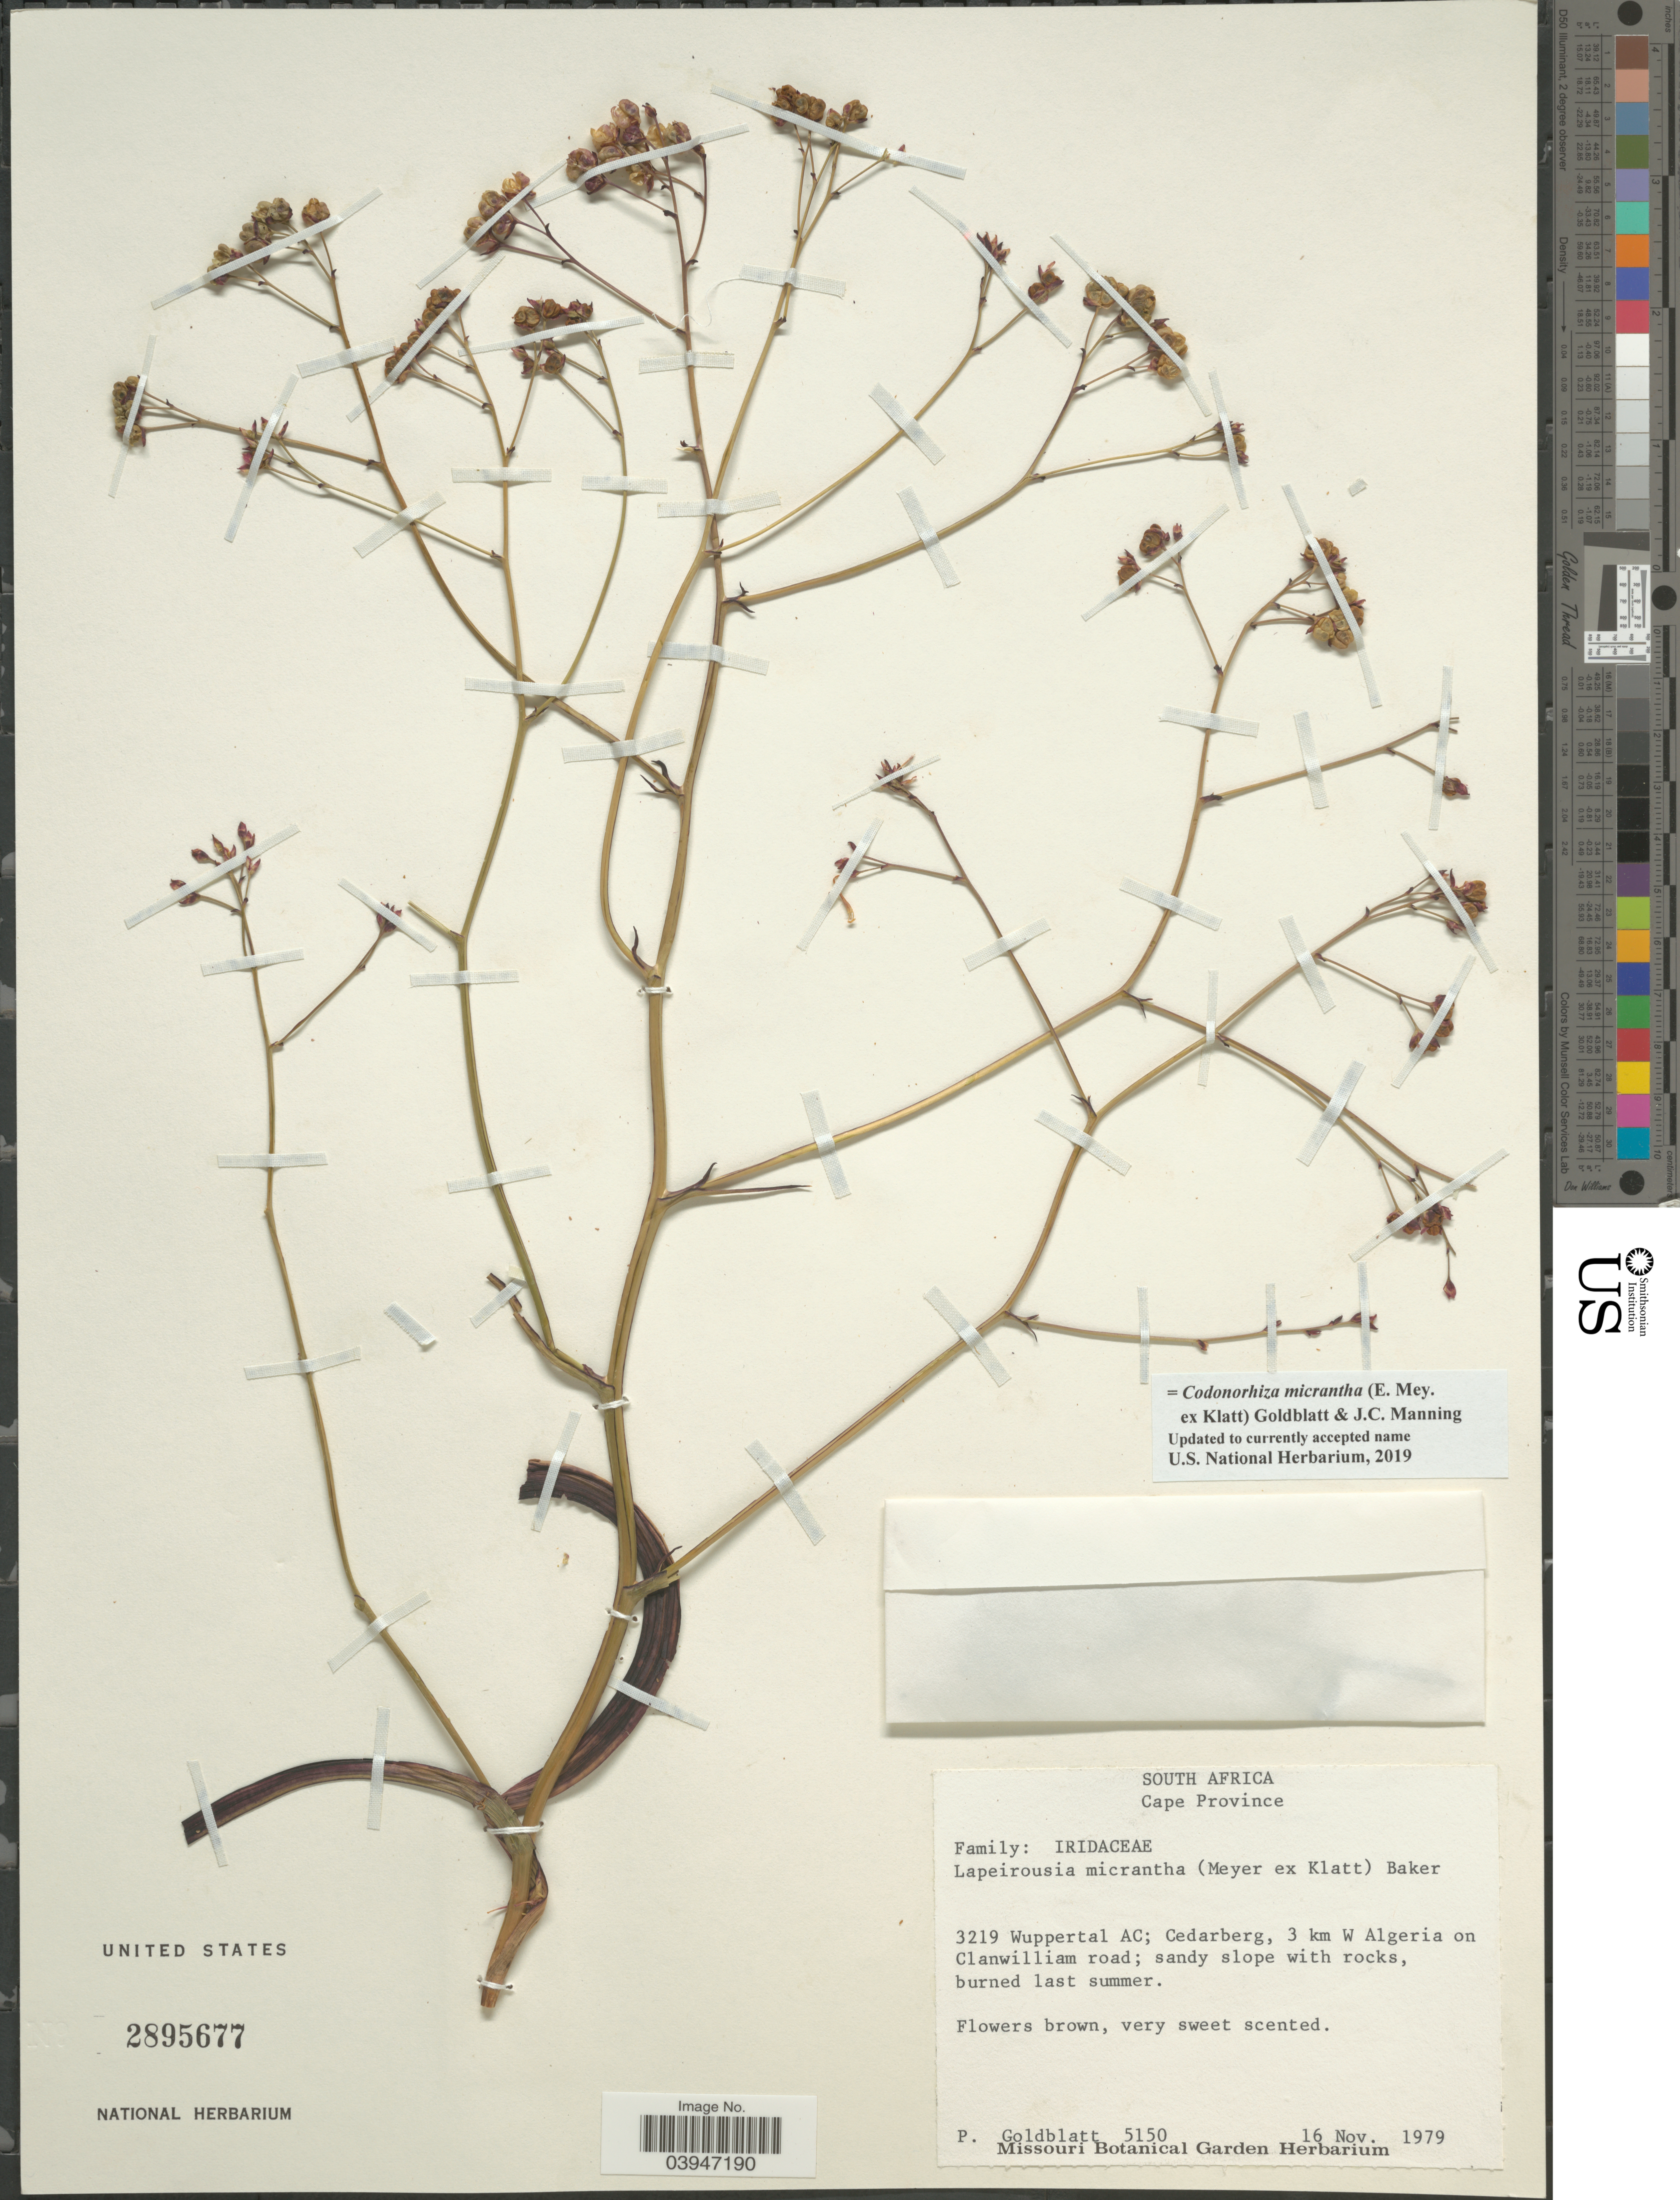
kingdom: Plantae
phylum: Tracheophyta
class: Liliopsida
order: Asparagales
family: Iridaceae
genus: Codonorhiza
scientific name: Codonorhiza micrantha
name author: (E. Mey. ex Klatt) Goldblatt & J.C. Manning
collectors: P. Goldblatt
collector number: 5150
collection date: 1979-11-16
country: South Africa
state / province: Western Cape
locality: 3219 Wuppertal AC; Cedarberg, 3 km W Algeria on Clanwilliam road.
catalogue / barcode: US 2895677